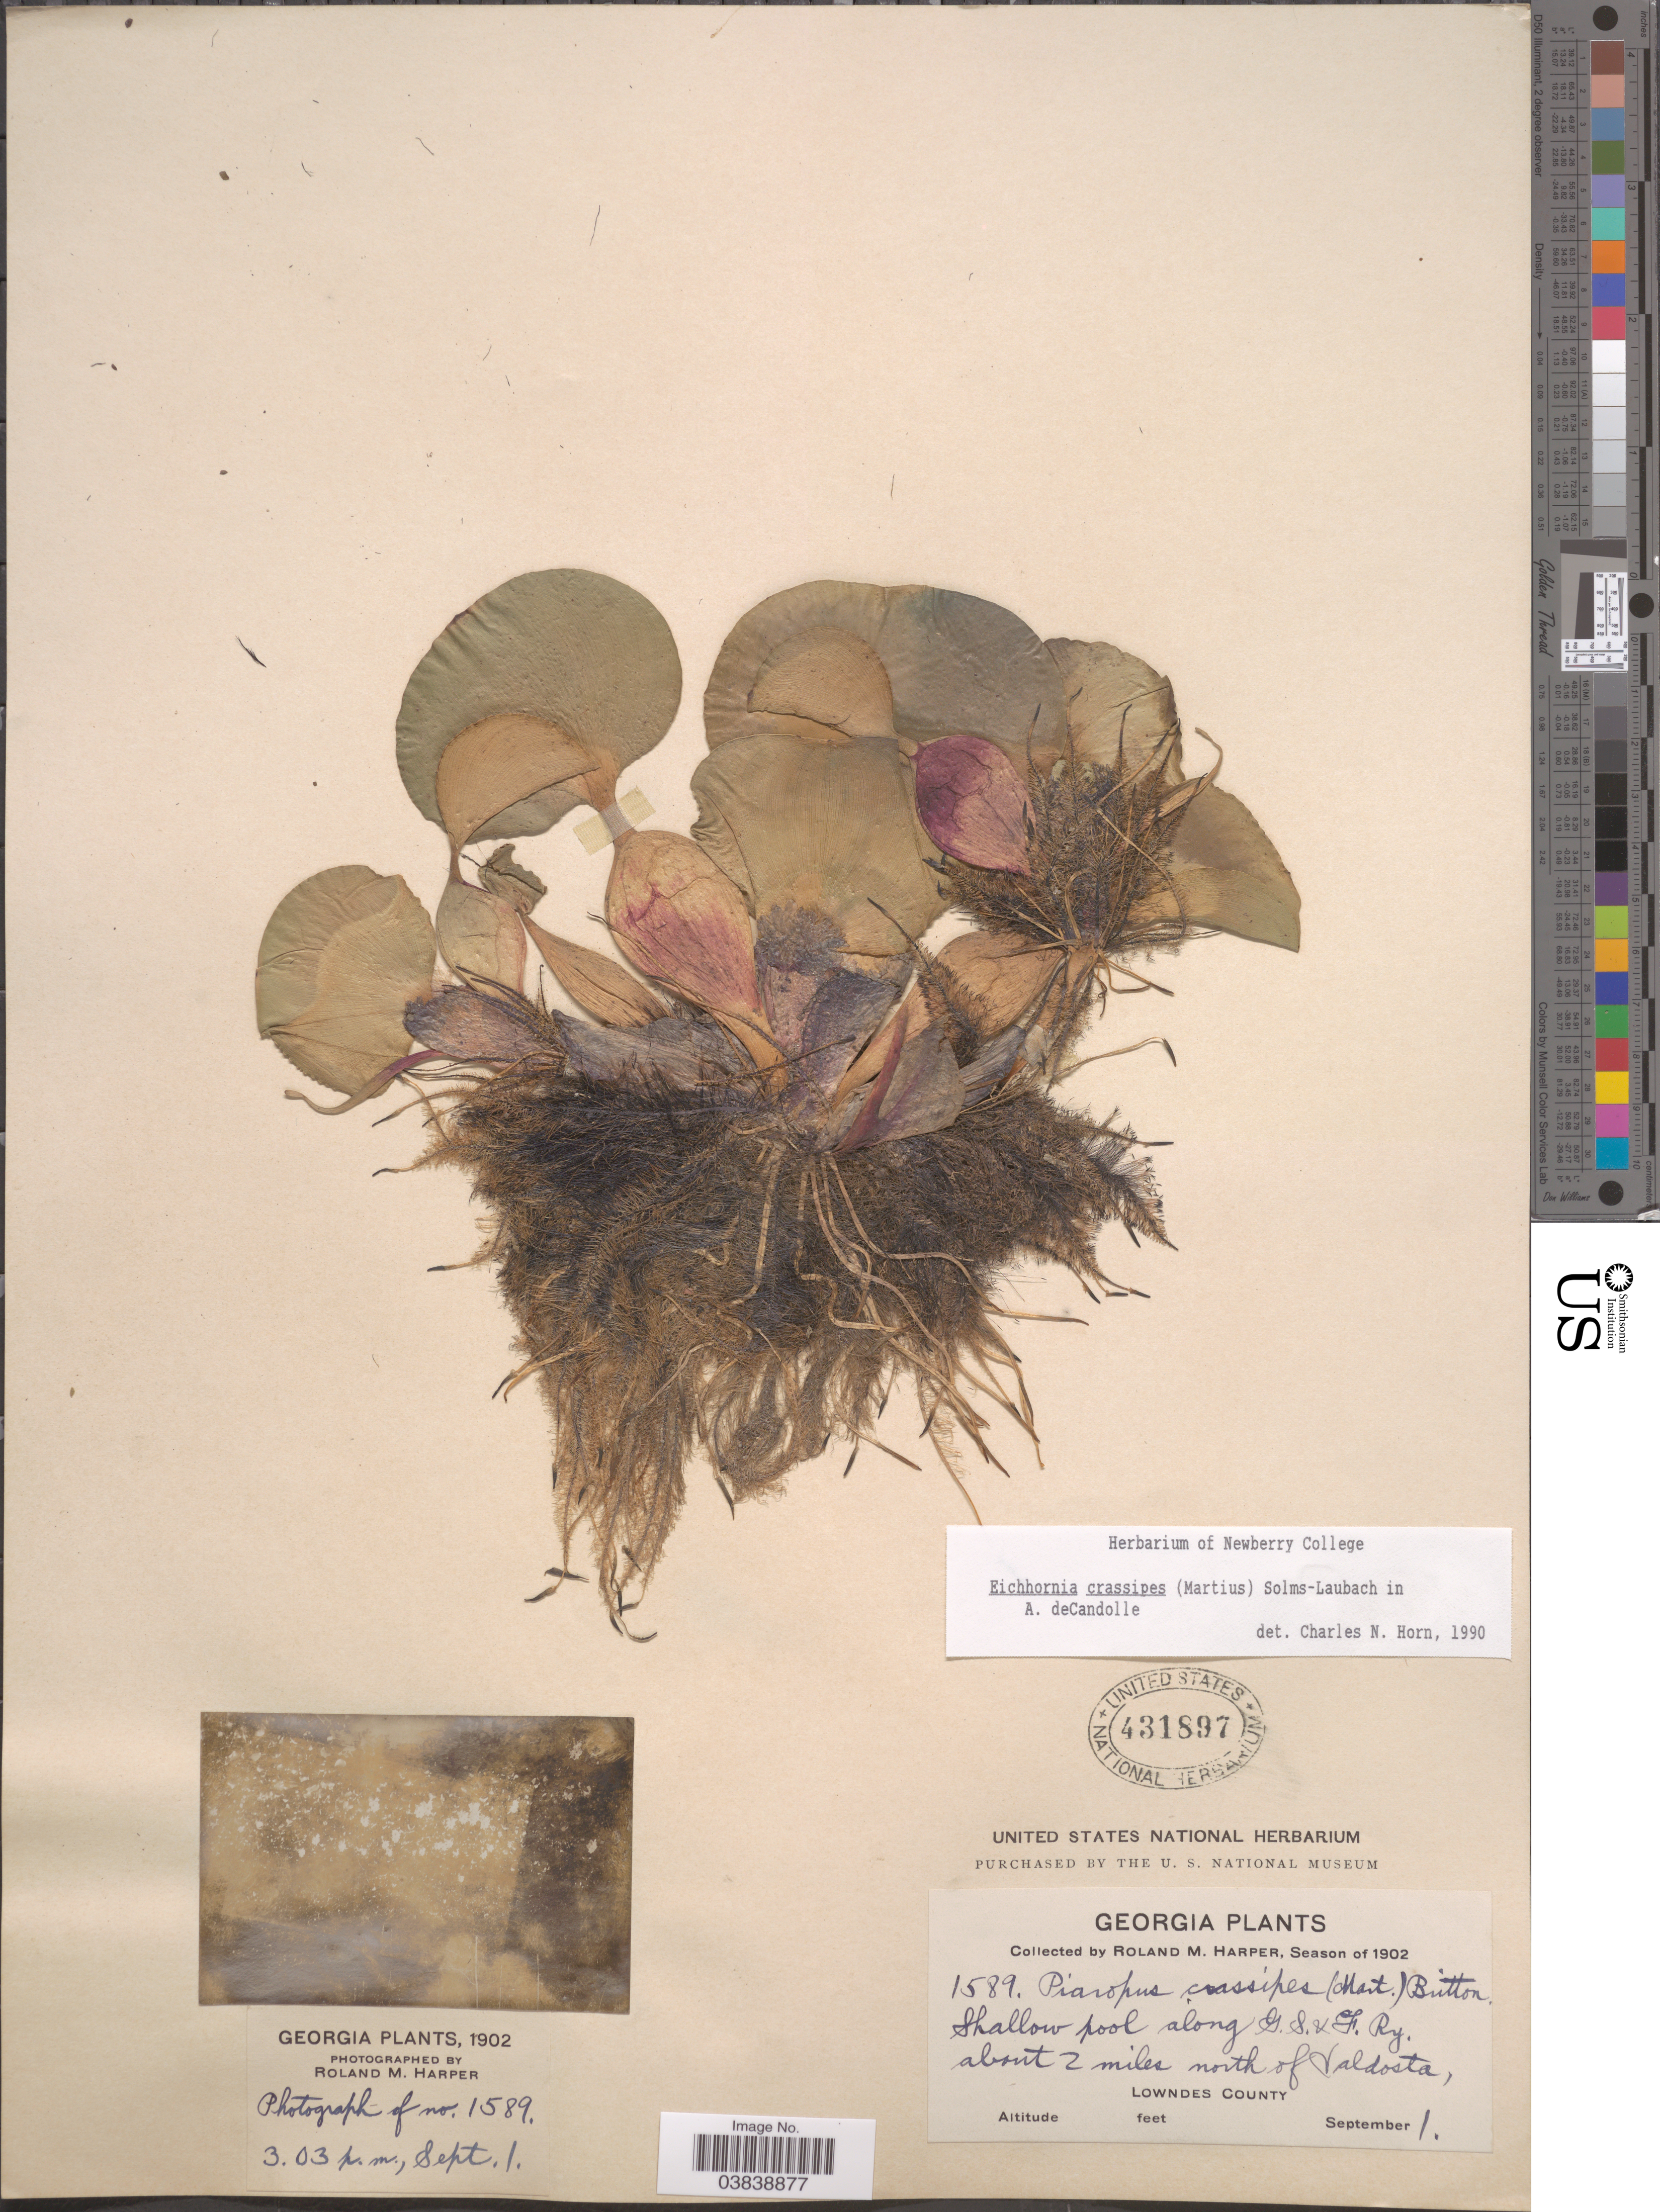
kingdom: Plantae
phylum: Tracheophyta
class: Liliopsida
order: Commelinales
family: Pontederiaceae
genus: Eichhornia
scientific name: Eichhornia crassipes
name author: (Mart.) Solms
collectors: R. M. Harper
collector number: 1589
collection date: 1902-09-01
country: United States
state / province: Georgia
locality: Shallow pool along G.S. & F. Ry. about 2 miles north of Valdosta, Lowndes County.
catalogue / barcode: US 431897